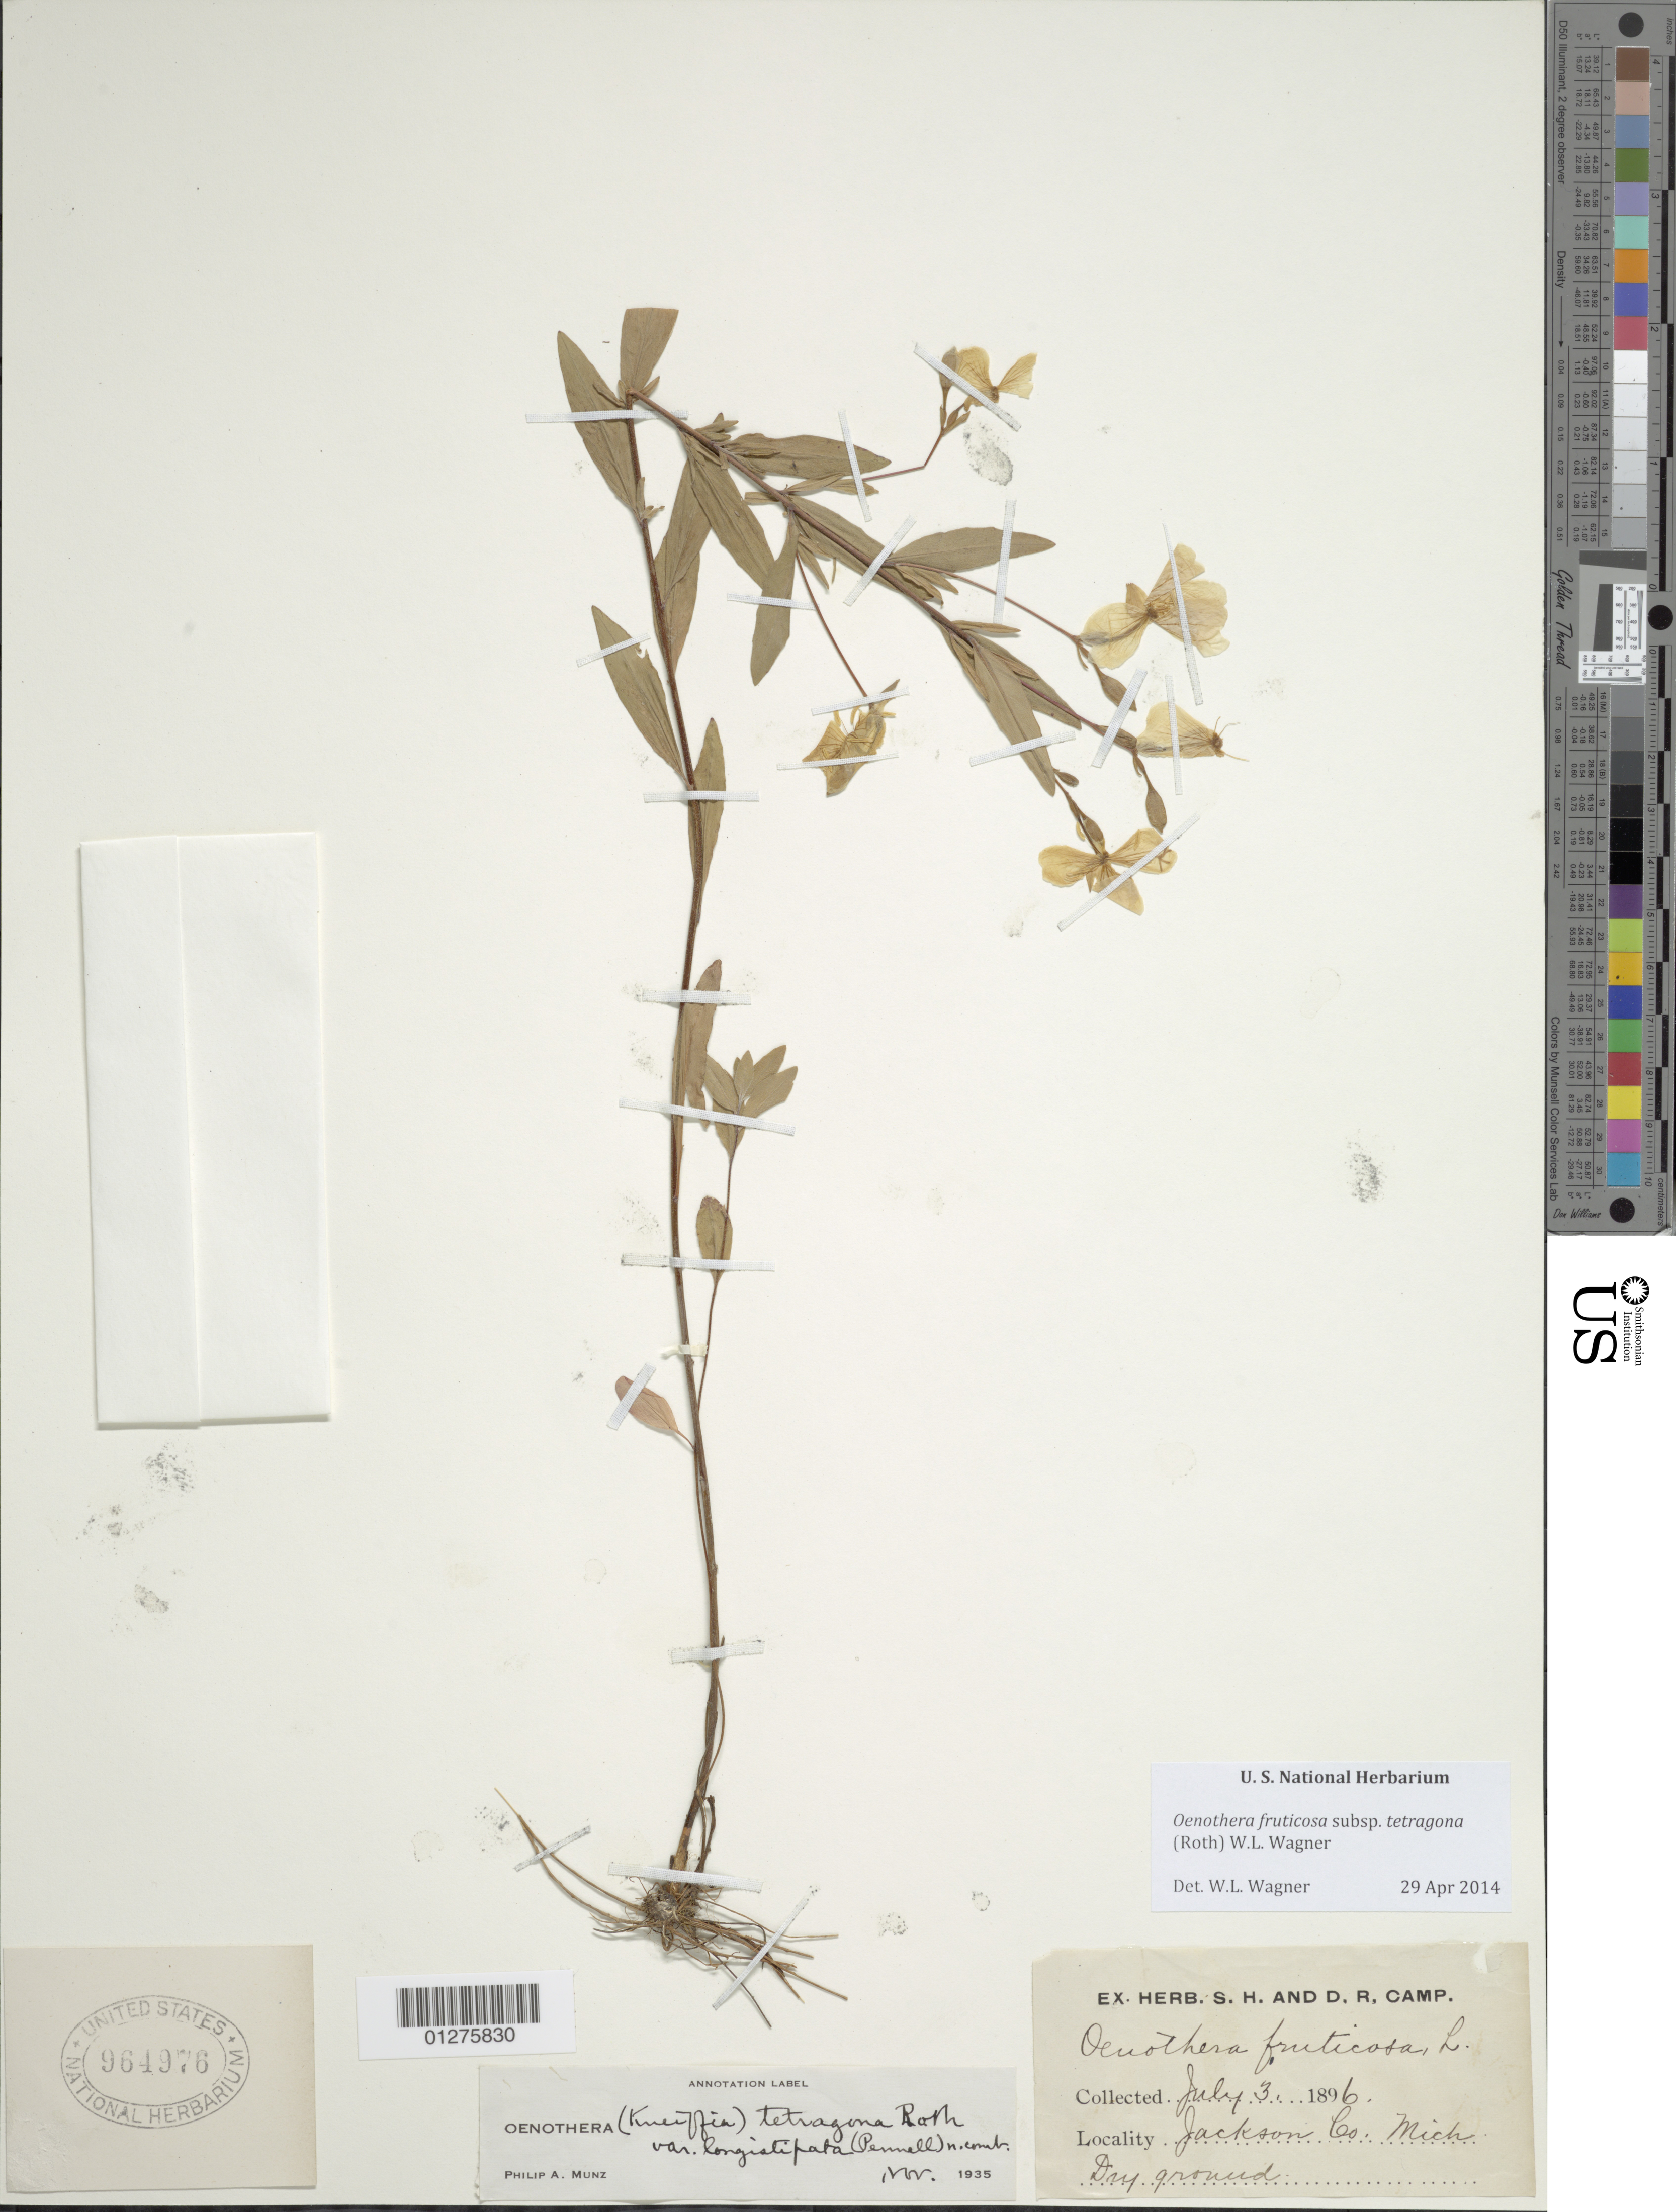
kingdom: Plantae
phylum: Tracheophyta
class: Magnoliopsida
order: Myrtales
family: Onagraceae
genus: Oenothera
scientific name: Oenothera fruticosa subsp. tetragona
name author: (Roth) W.L. Wagner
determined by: Wagner, W. L., (BOT), Smithsonian Institution - National Museum of Natural History (UNITED STATES)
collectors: S. H. Camp & D. R. Camp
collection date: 1896-07-09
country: United States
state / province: Michigan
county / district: Jackson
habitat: Dry ground.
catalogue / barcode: US 964976